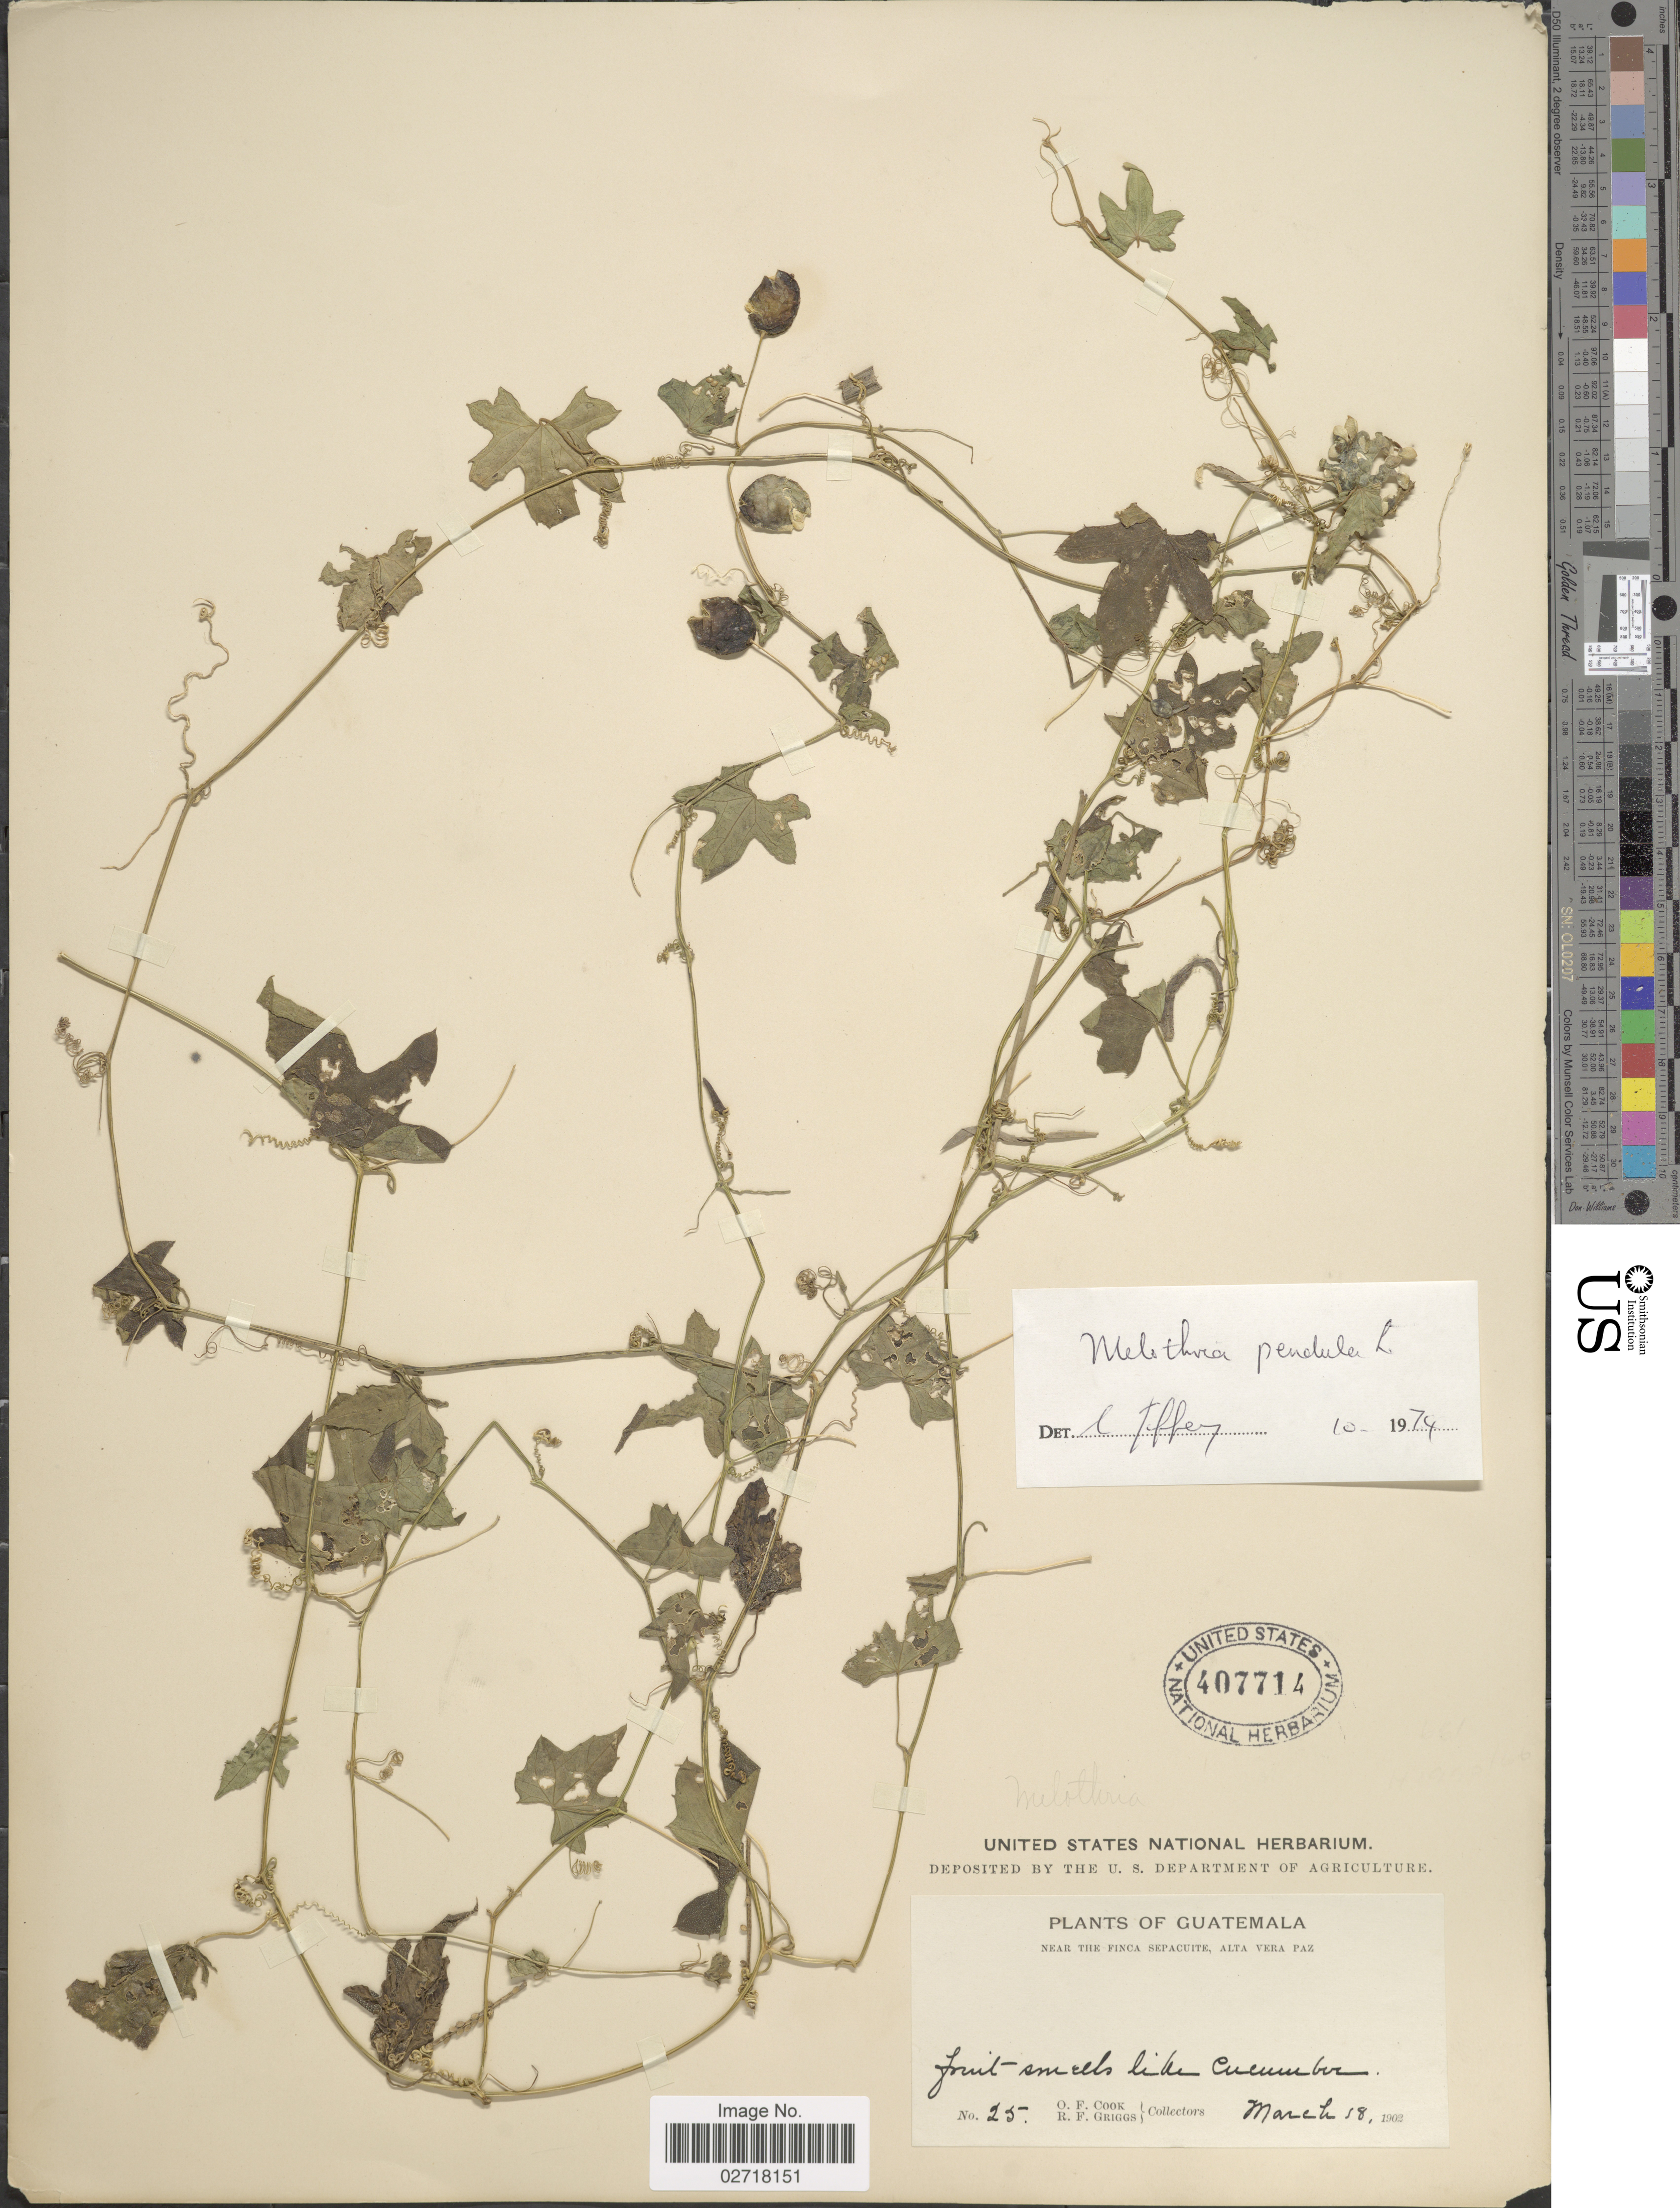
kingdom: Plantae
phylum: Tracheophyta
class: Magnoliopsida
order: Cucurbitales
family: Cucurbitaceae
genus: Melothria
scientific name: Melothria pendula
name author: L.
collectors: O. F. Cook & R. F. Griggs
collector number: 25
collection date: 1902-03-18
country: Guatemala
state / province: Alta Verapaz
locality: Near the Finca Sepacuite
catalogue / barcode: US 407714